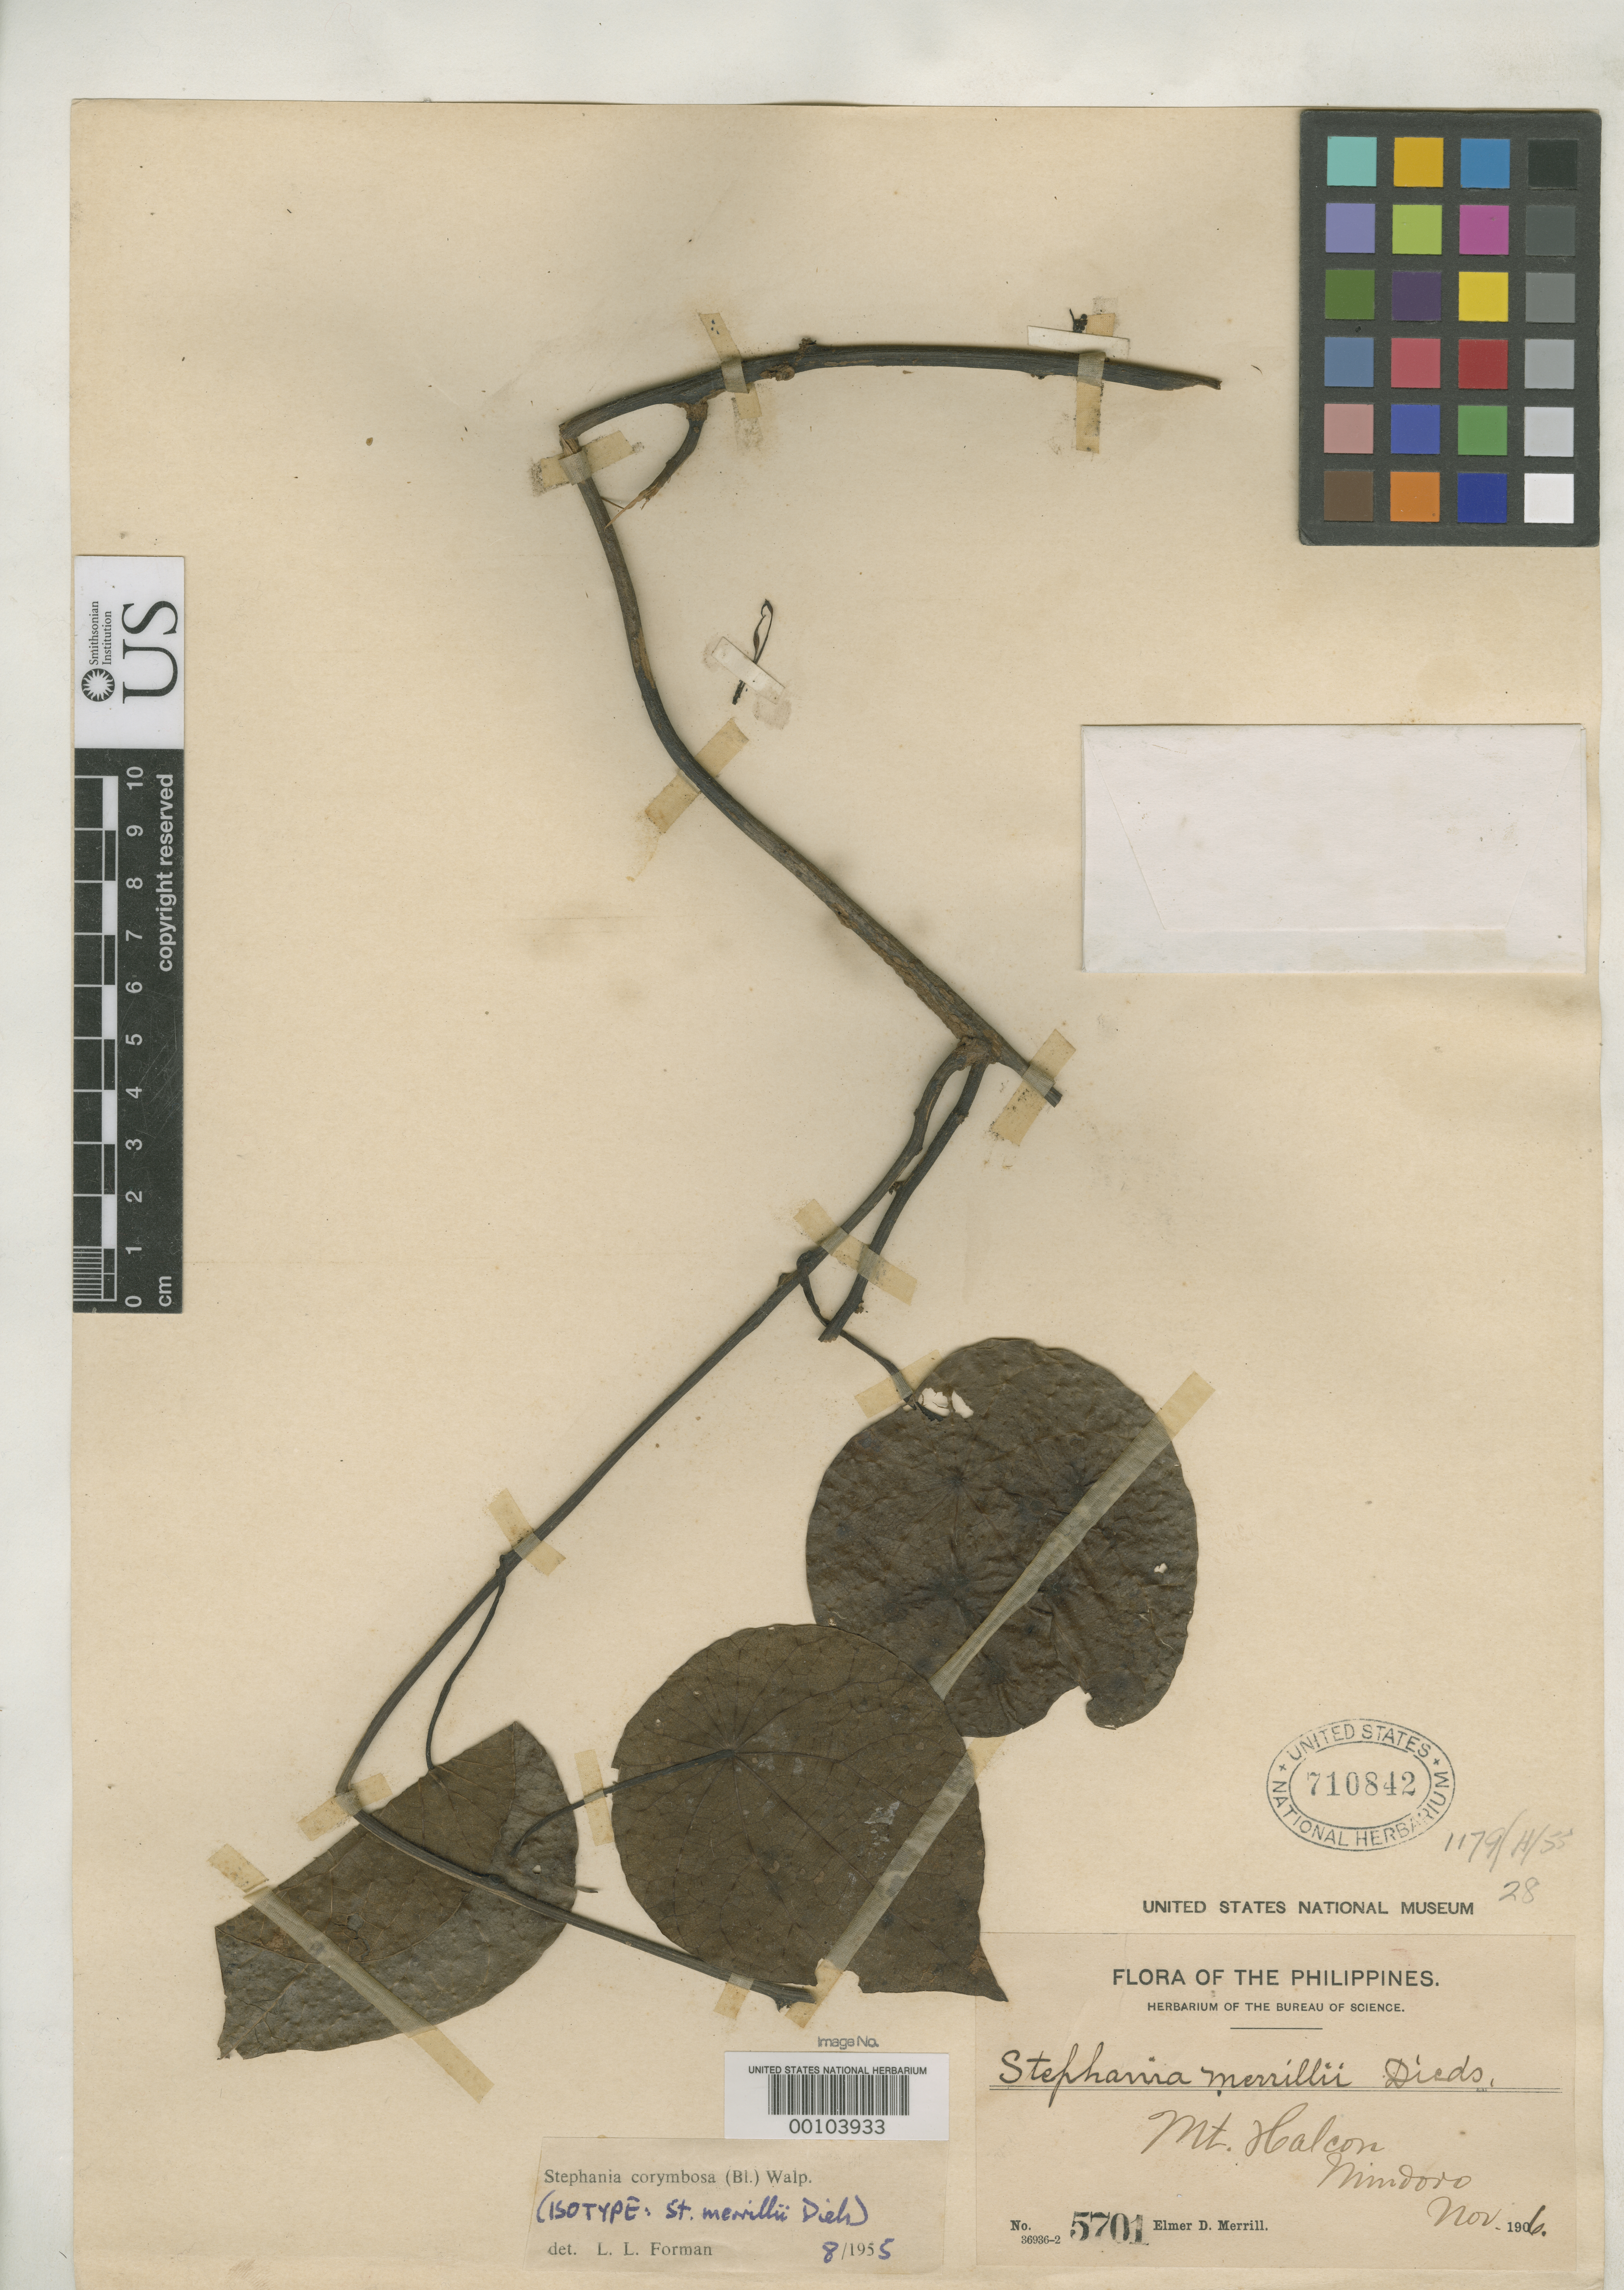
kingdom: Plantae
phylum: Tracheophyta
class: Magnoliopsida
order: Ranunculales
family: Menispermaceae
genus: Stephania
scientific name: Stephania merrillii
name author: Diels in Engl.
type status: Isosyntype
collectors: E. D. Merrill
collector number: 5701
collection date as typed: Nov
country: Philippines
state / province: Mimaropa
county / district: Mindoro Oriental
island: Mindoro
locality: Mt. Halcon.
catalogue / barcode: US 710842